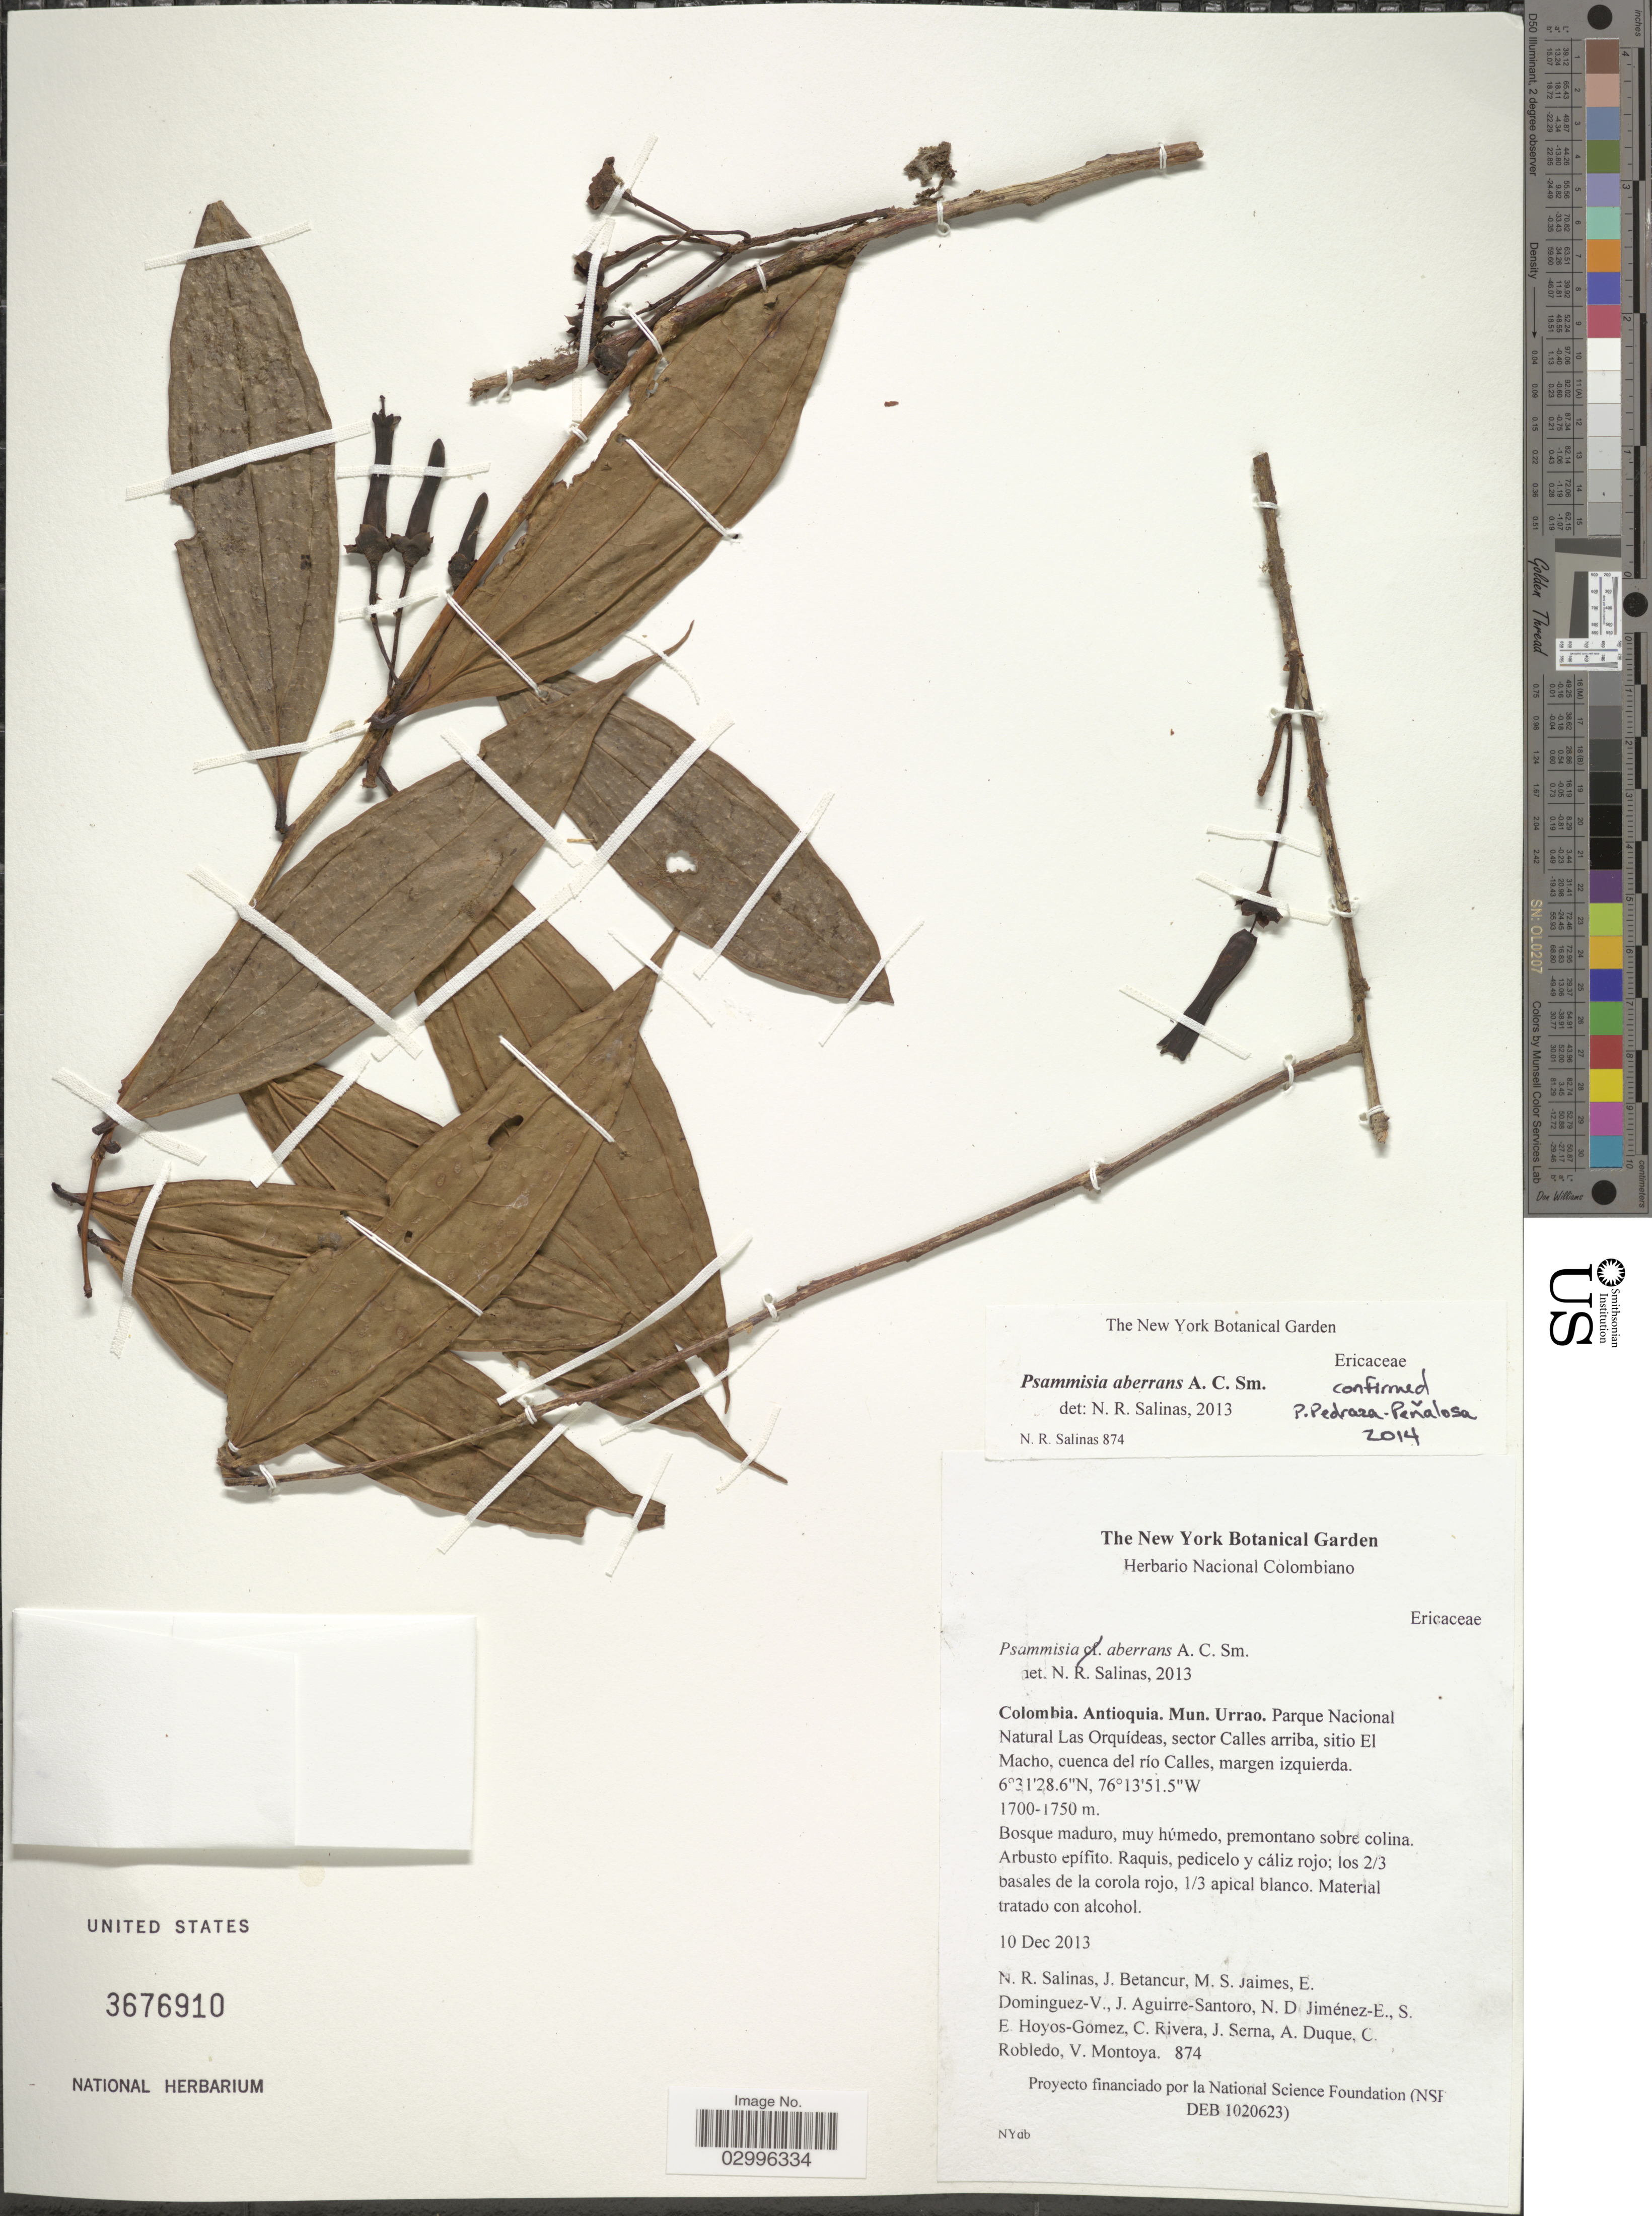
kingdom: Plantae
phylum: Tracheophyta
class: Magnoliopsida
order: Ericales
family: Ericaceae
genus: Psammisia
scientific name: Psammisia aberrans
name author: A.C. Sm.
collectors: N. Salinas, J. Betancur, M. Jaimes, E. Dominguez-V. & et al.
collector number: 874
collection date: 2013-12-10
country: Colombia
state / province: Antioquia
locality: Mun. Urrao. Parque Nacional Natural Las Orquídeas, sector Calles arriba, sitio El Macho, cuenca del río Calles, margen izquierda.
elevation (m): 1700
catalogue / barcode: US 3676910